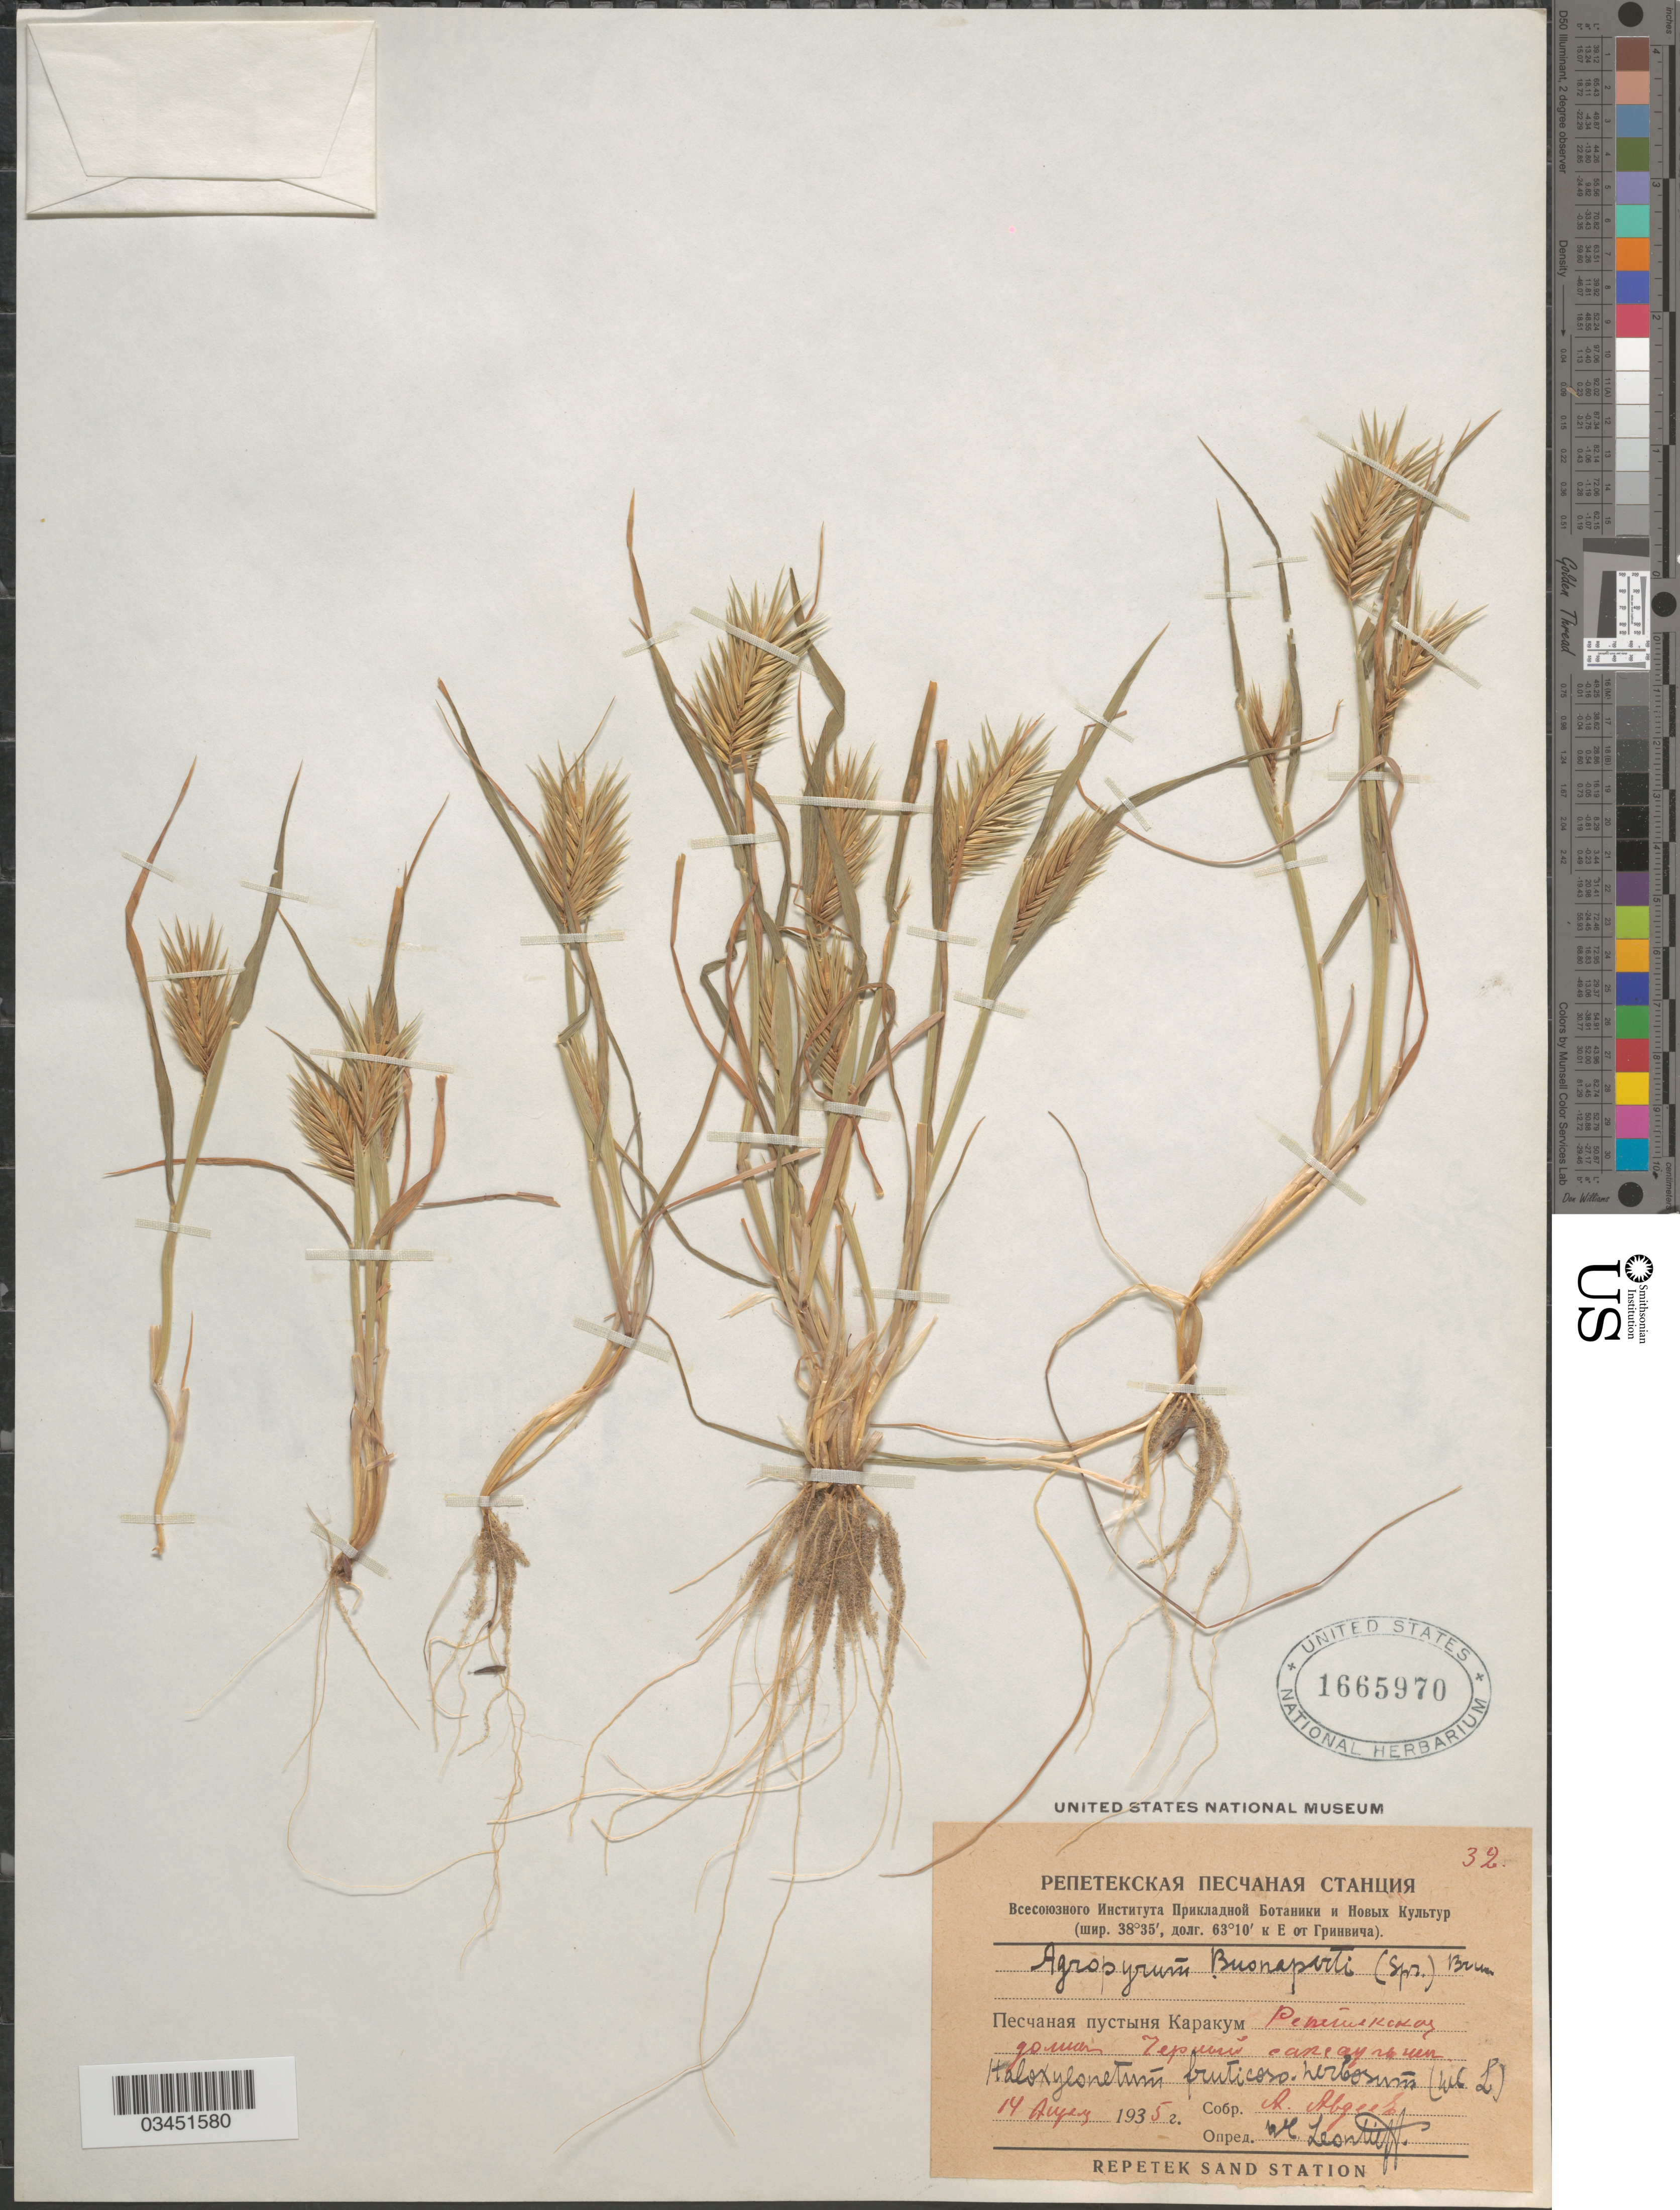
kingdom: Plantae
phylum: Tracheophyta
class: Liliopsida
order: Poales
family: Poaceae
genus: Eremopyrum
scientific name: Eremopyrum bonaepartis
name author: (Spreng.) Nevski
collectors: A. Avdeev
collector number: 32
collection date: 1935-04-14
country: Turkmenistan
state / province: Lebap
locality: Karakum Desert, Repetek, Black Saxaul valley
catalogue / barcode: US 1665970